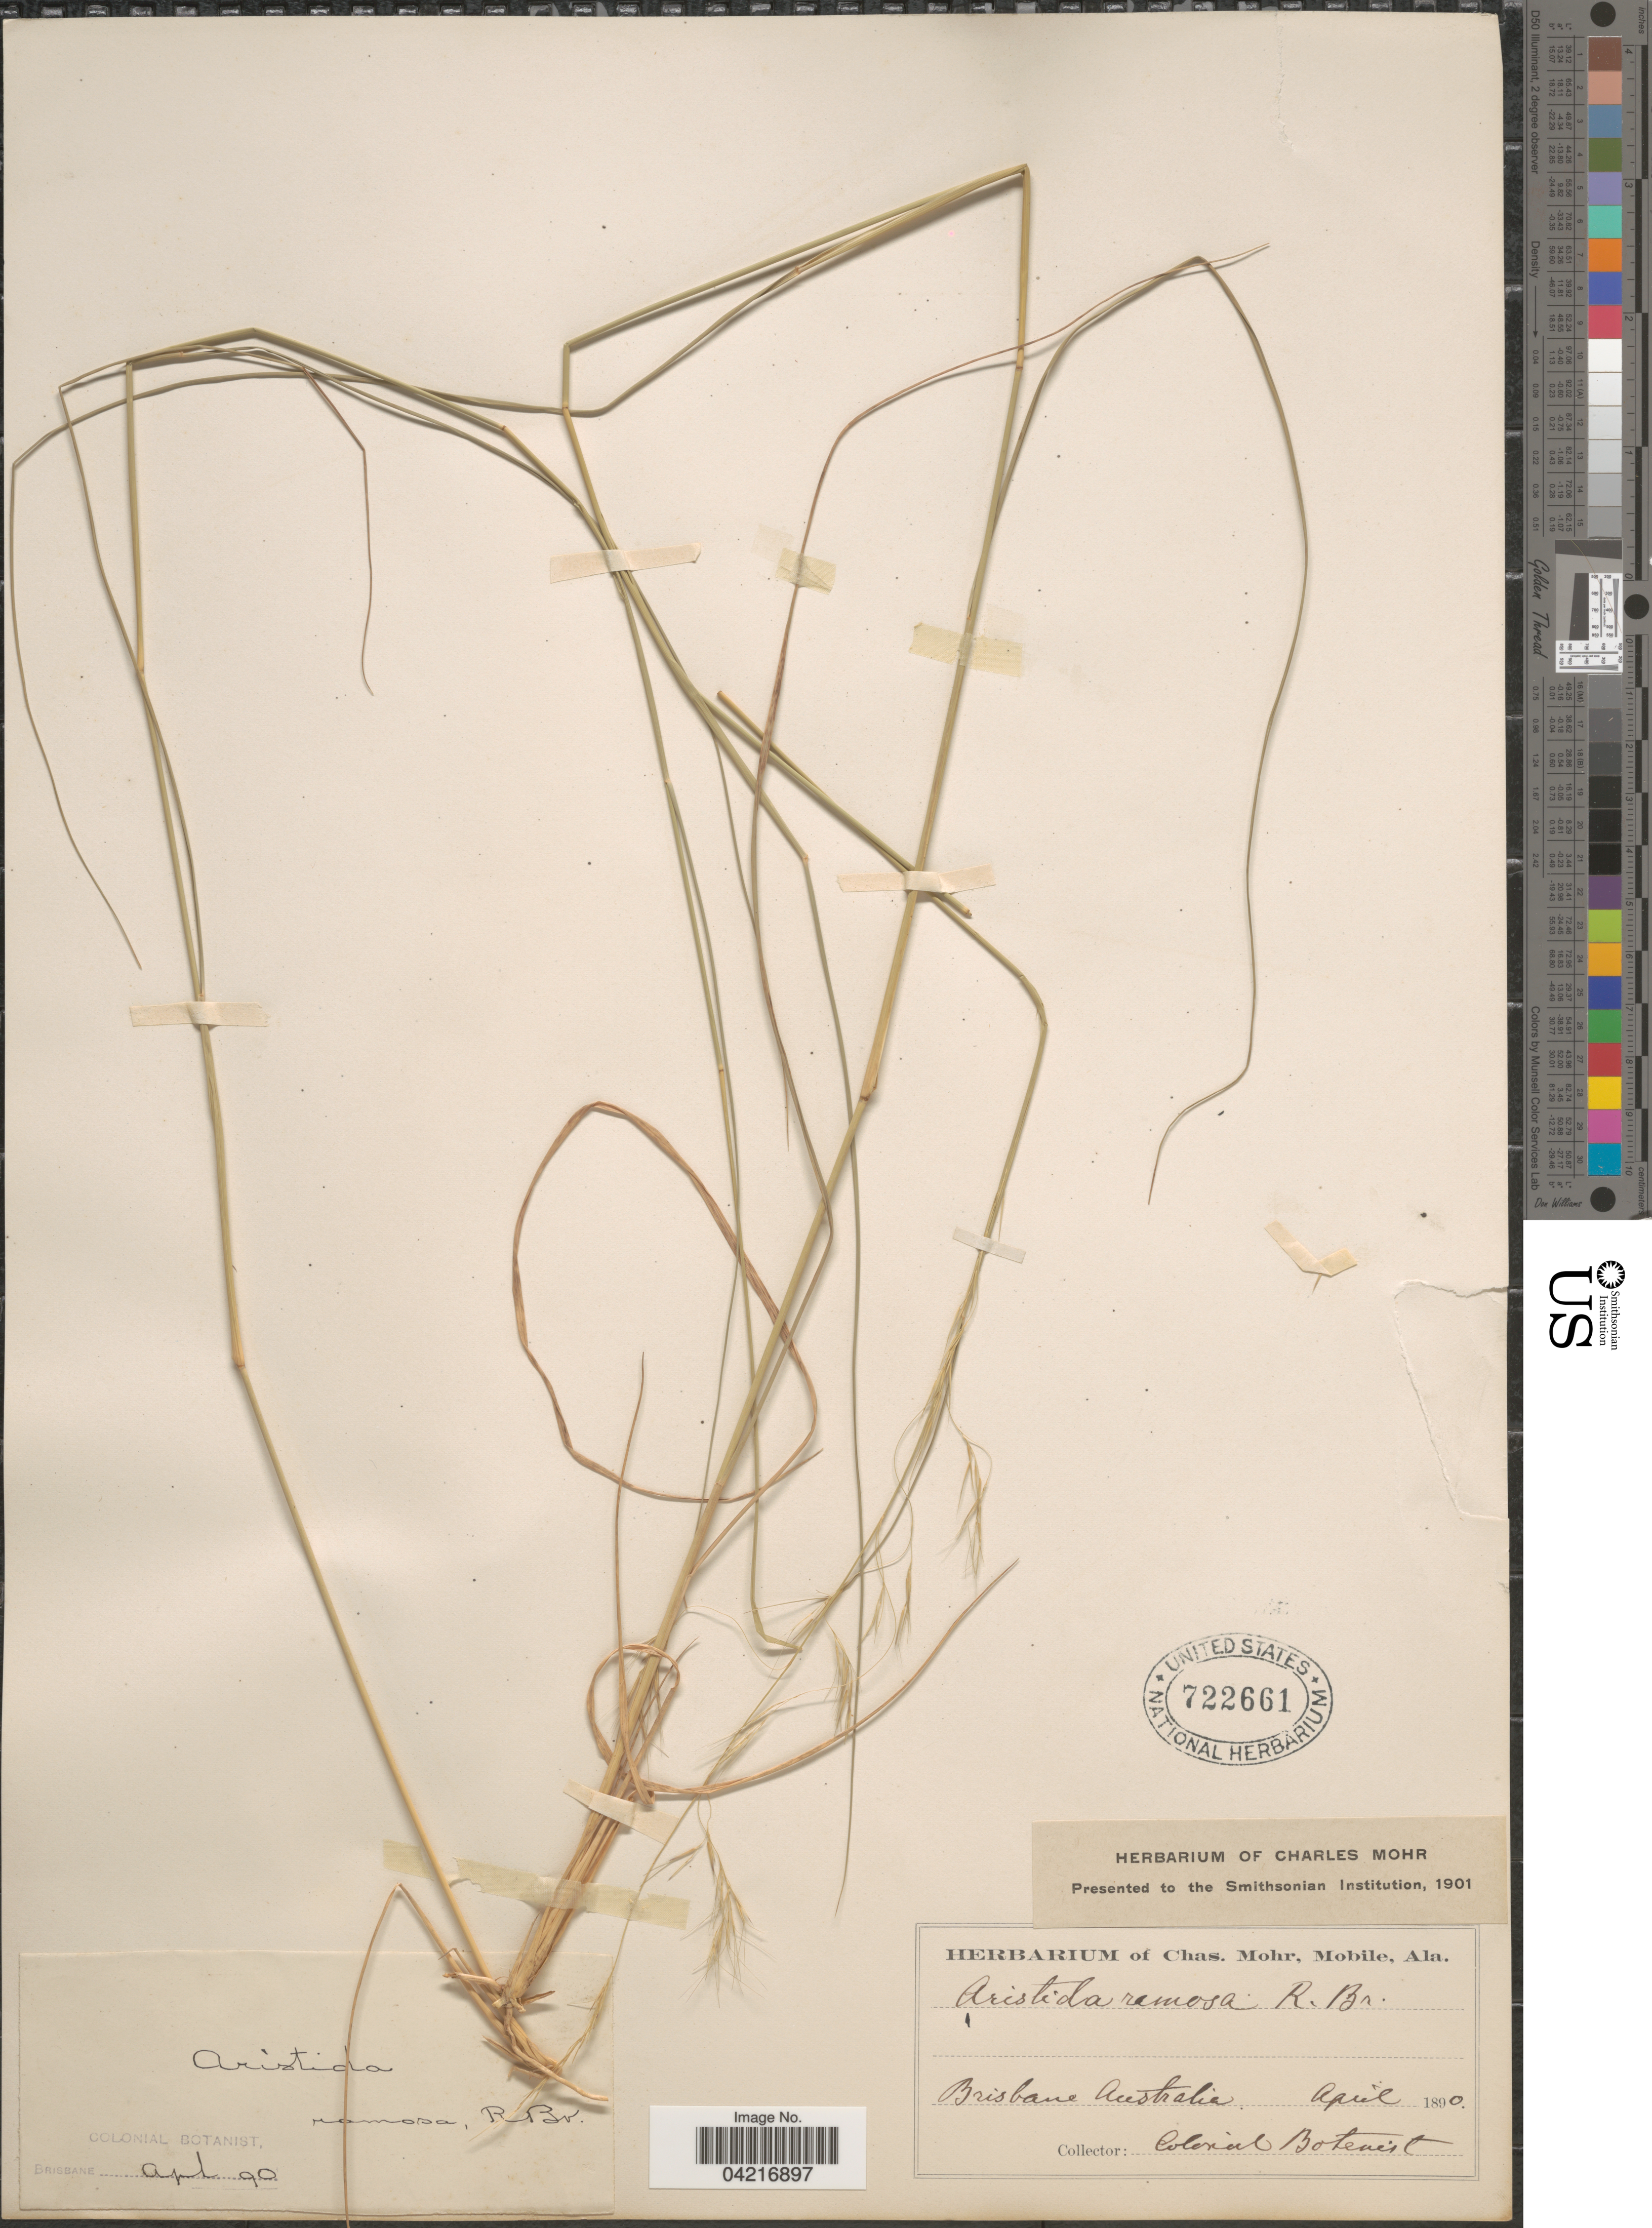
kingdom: Plantae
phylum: Tracheophyta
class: Liliopsida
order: Poales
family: Poaceae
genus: Aristida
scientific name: Aristida ramosa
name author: R. Br.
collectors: Colonial Botanist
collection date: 1890-04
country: Australia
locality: Brisbane.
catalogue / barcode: US 722661